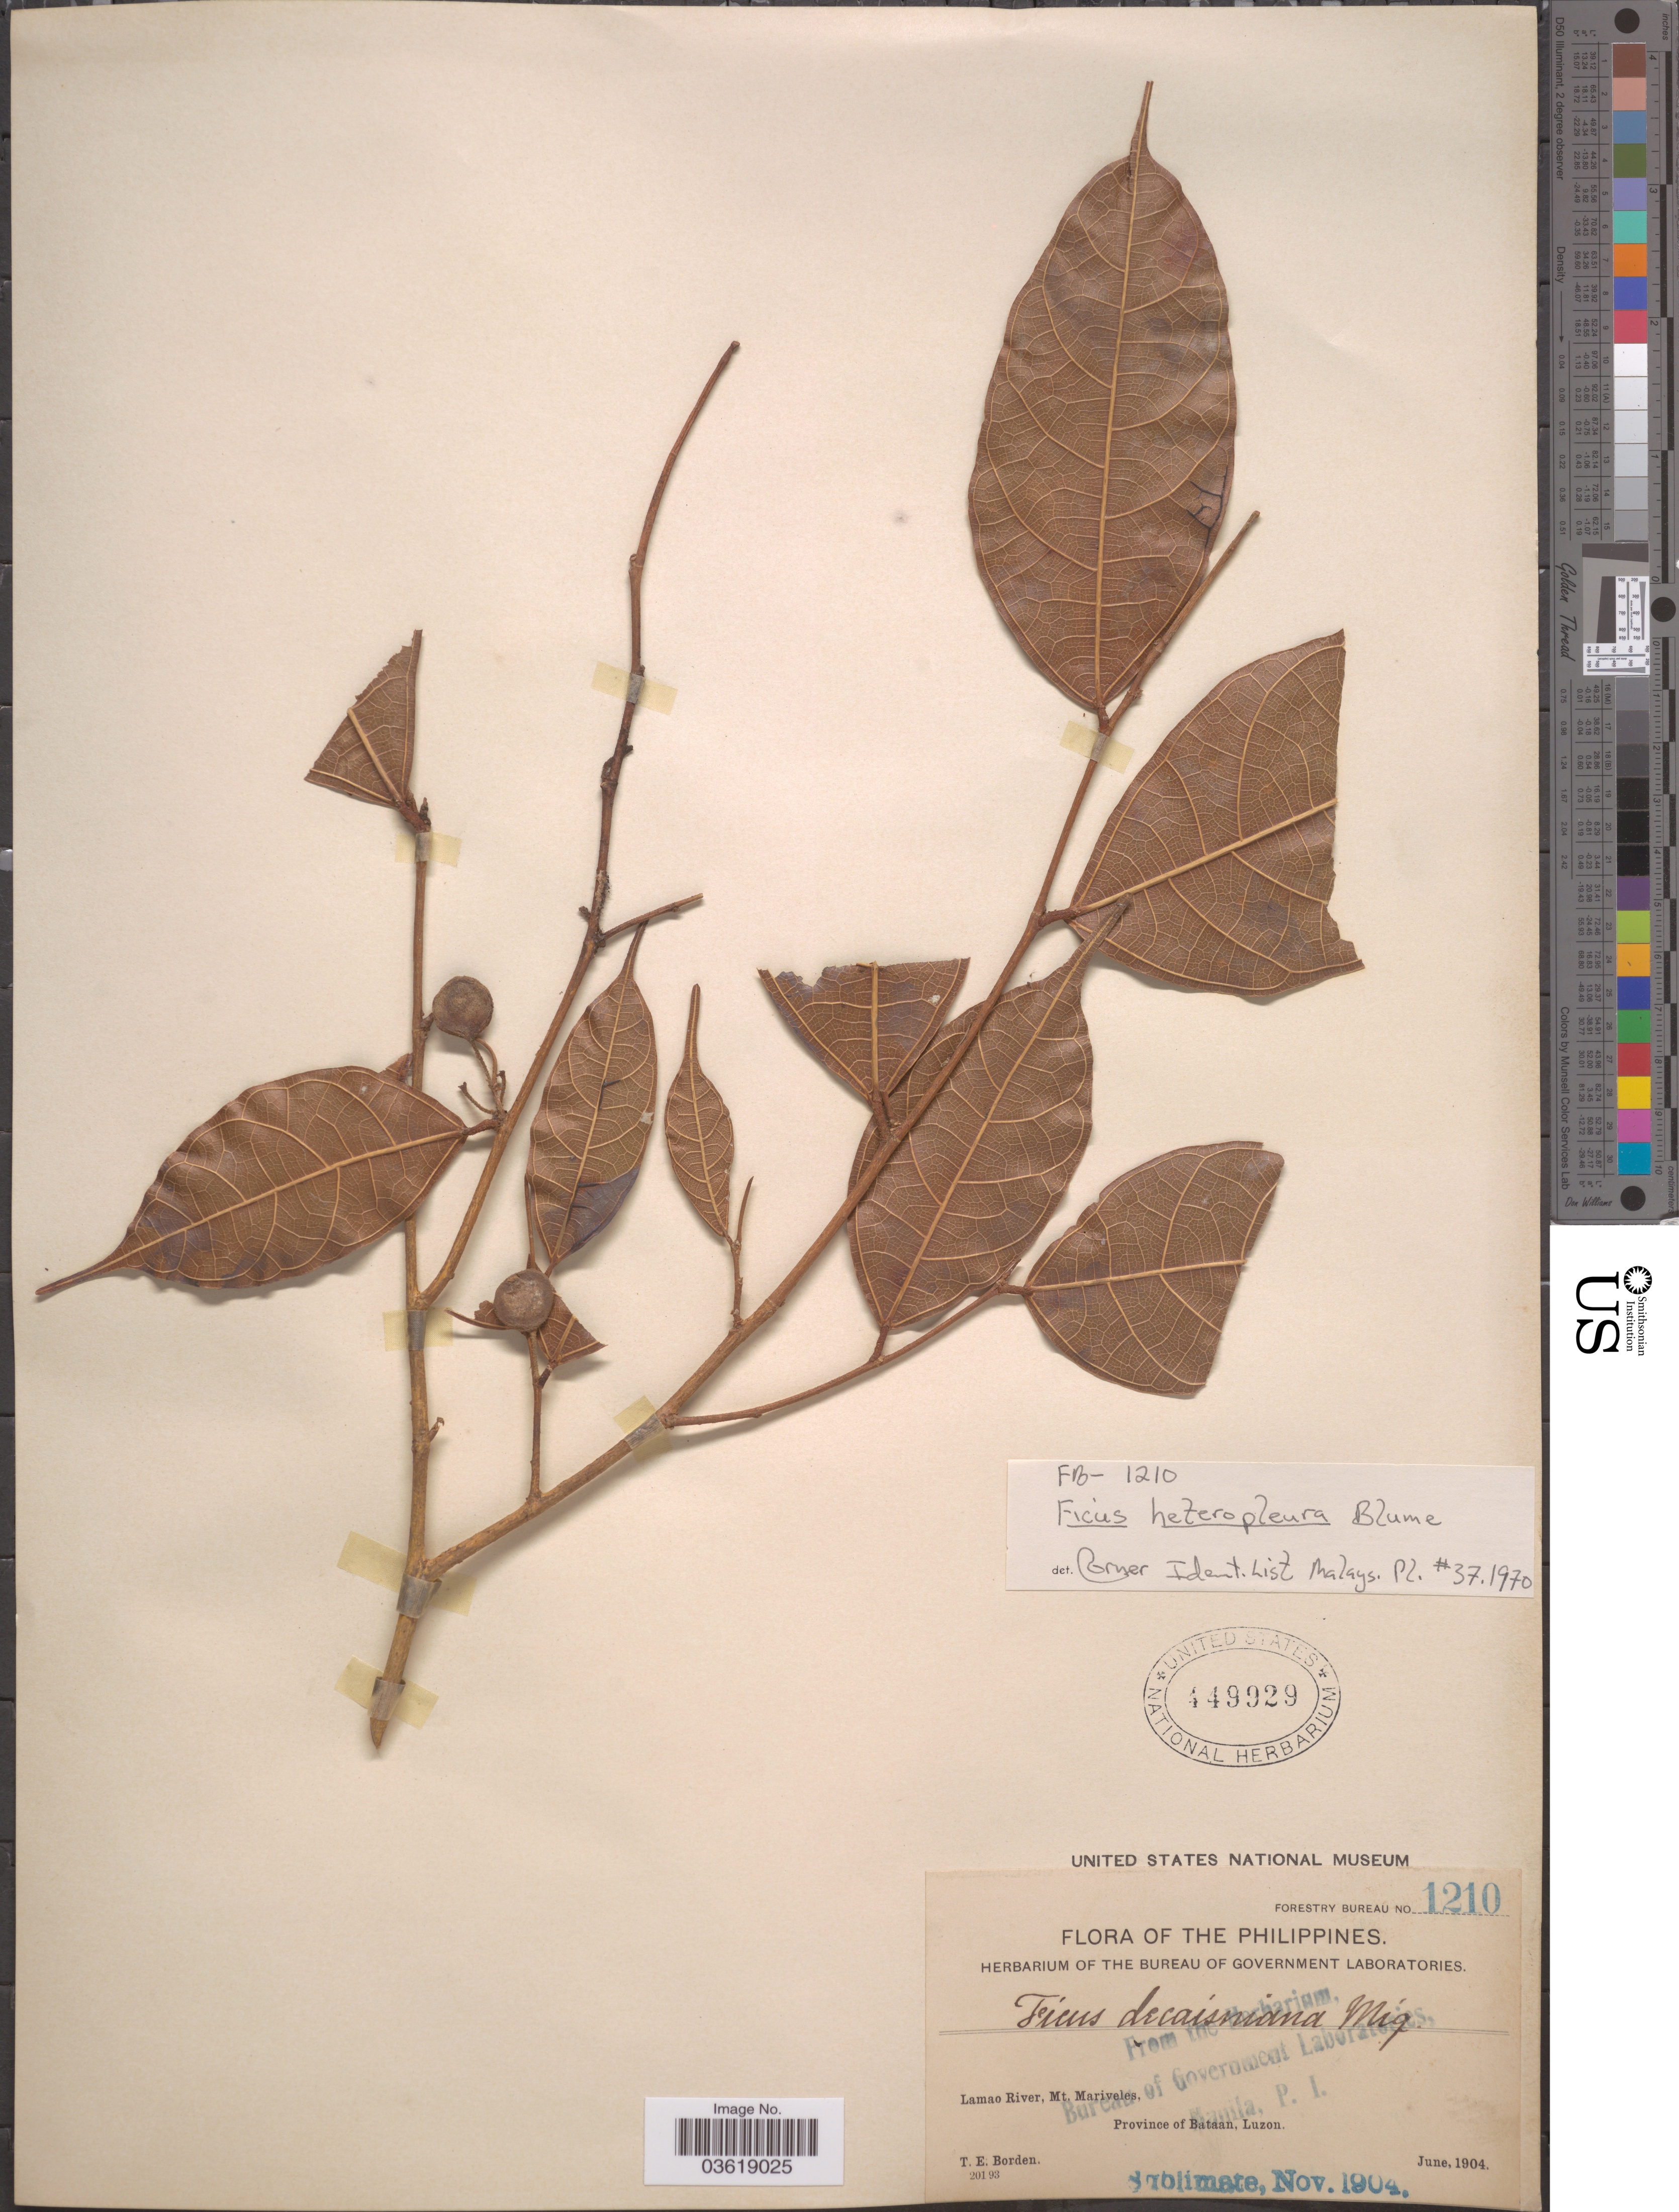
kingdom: Plantae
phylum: Tracheophyta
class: Magnoliopsida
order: Rosales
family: Moraceae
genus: Ficus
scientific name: Ficus heteropleura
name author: Blume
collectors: T. E. Borden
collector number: Forestry Bureau 1210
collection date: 1904-06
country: Philippines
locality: Lamao River, Mt. Mariveles, Province of Bataan, Luzon.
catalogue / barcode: US 449929